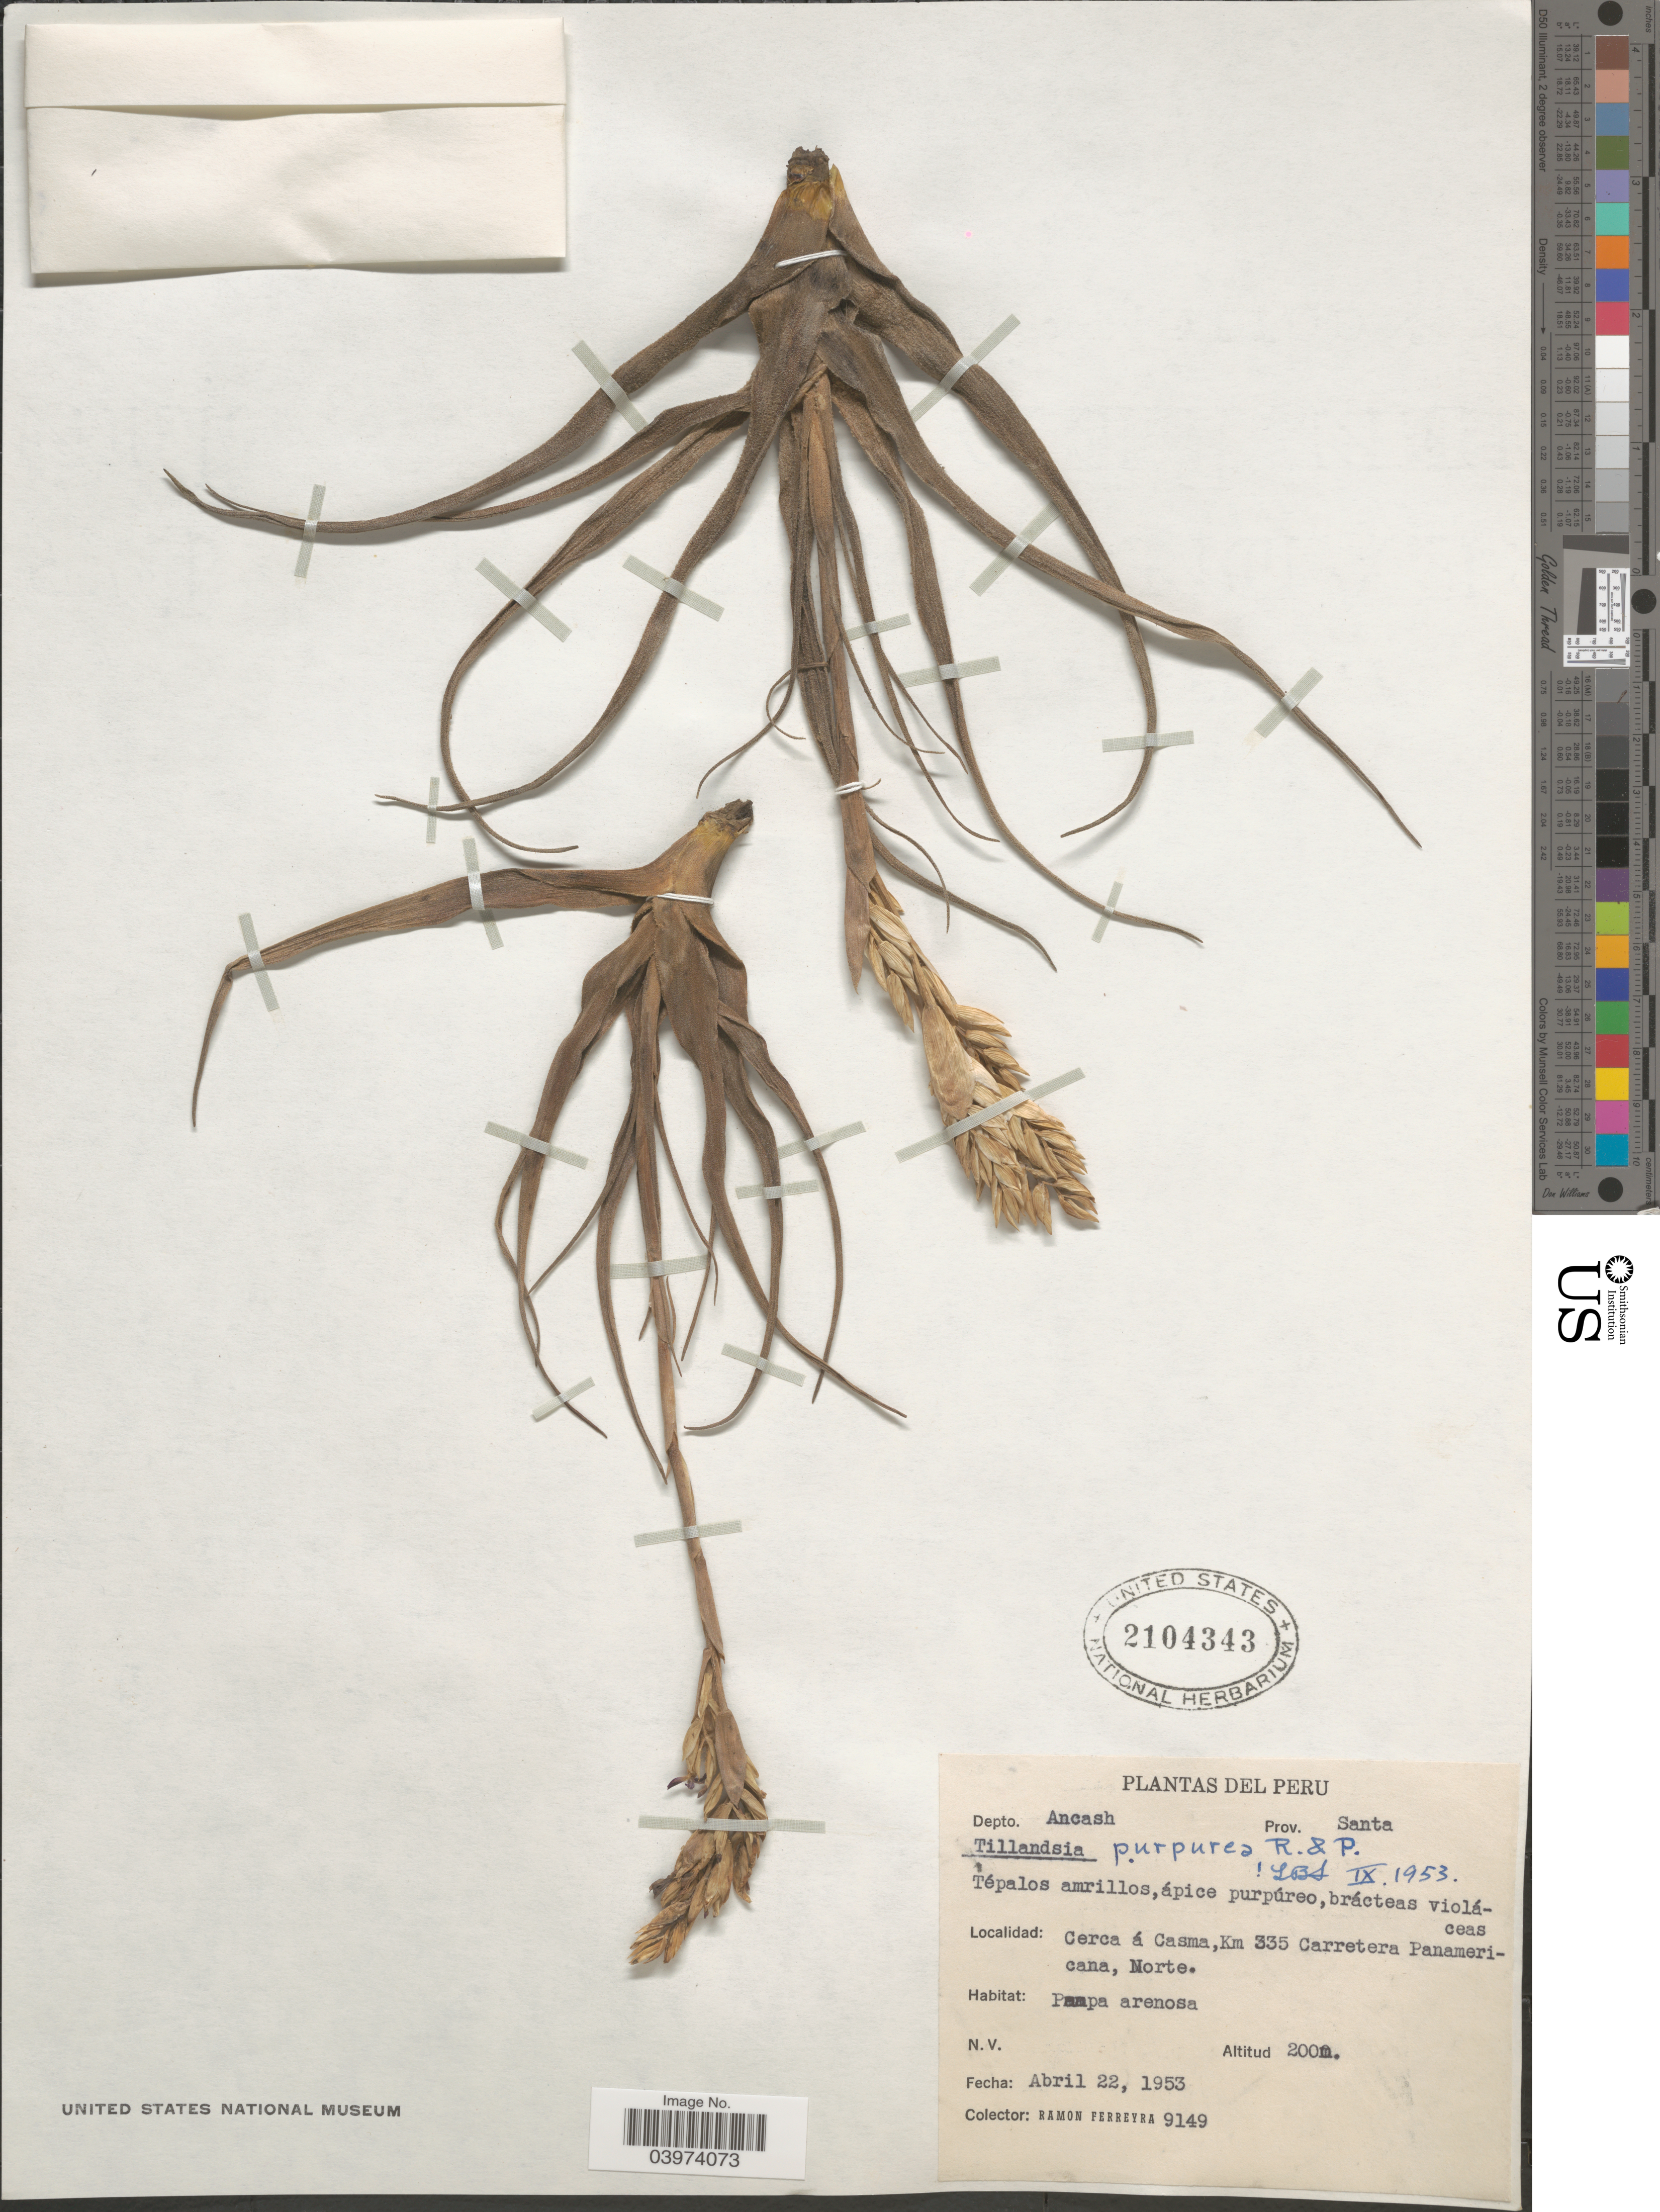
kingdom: Plantae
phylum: Tracheophyta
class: Liliopsida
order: Poales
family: Bromeliaceae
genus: Tillandsia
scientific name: Tillandsia purpurea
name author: Ruiz & Pav.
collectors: R. A. Ferreyra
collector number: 9149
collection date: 1953-04-22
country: Peru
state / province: Ancash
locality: Depto. Ancash. Prov. Santa. Cerca á Casma, Km 335 Carretera Panamericana, Norte.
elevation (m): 200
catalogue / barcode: US 2104343